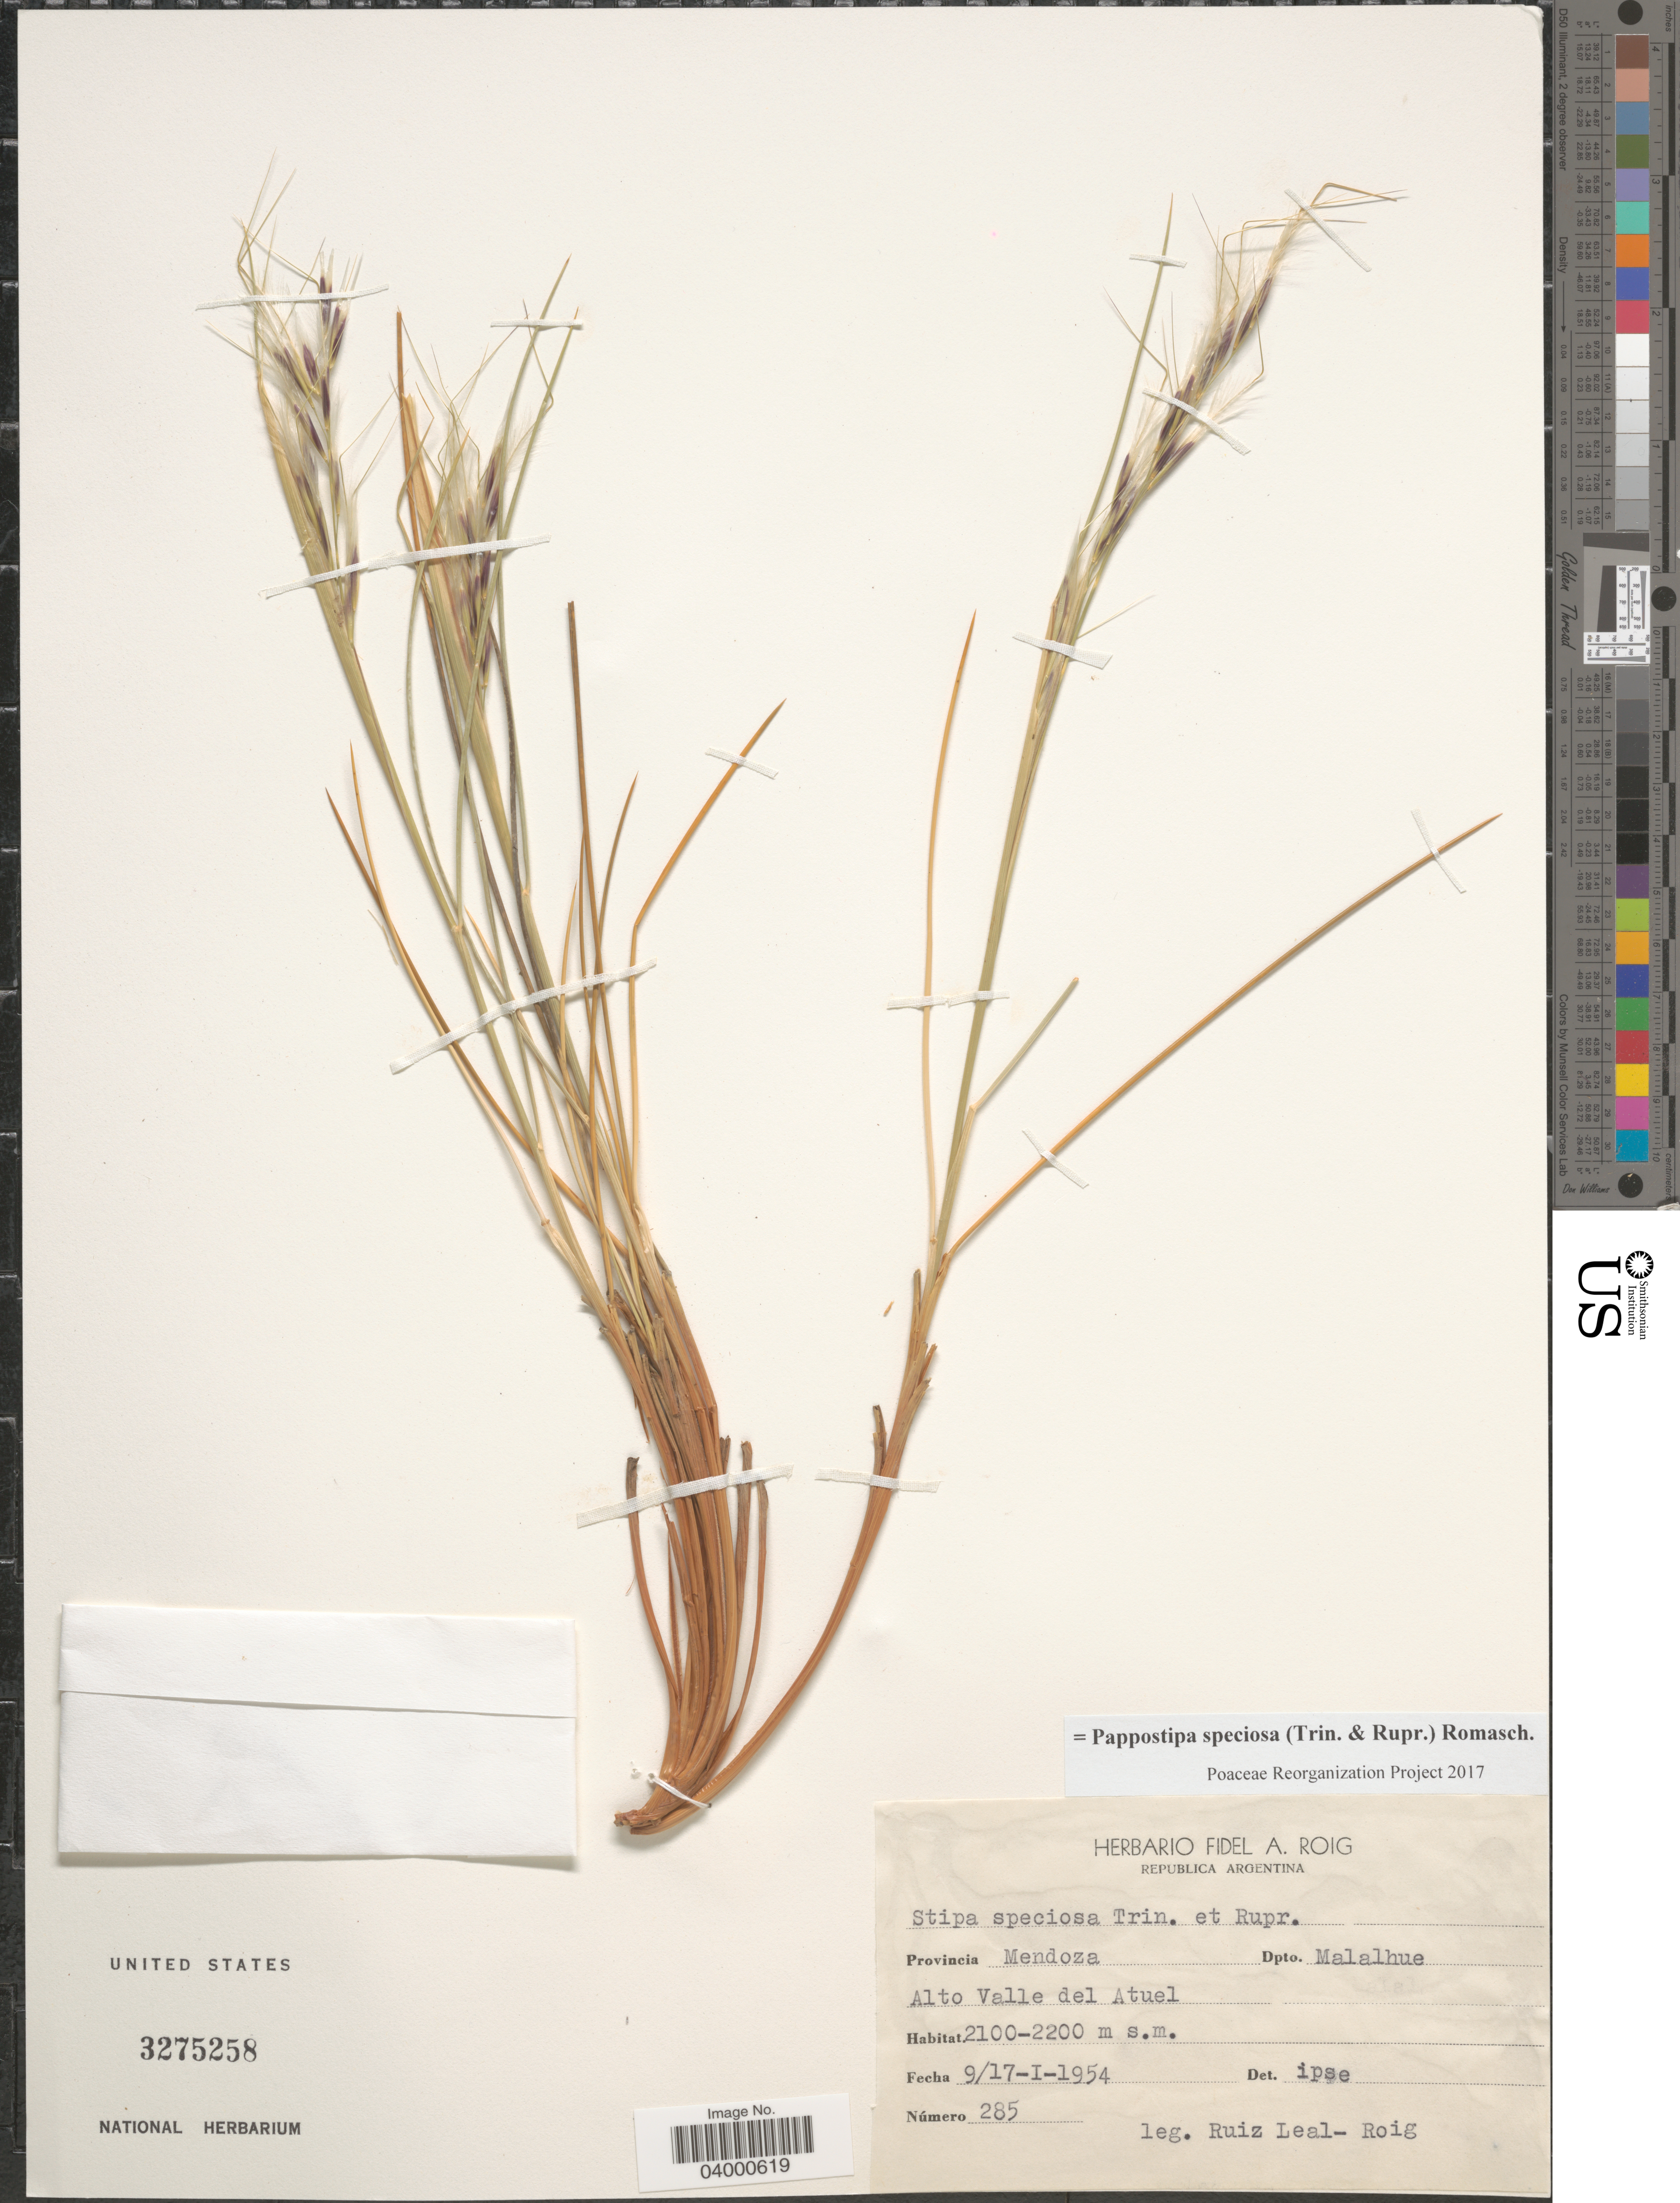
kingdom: Plantae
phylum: Tracheophyta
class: Liliopsida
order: Poales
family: Poaceae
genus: Pappostipa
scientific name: Pappostipa speciosa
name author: (Trin. & Rupr.) Romasch.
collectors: R. Leal & F. Roig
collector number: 285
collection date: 1954-01-09/1954-01-17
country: Argentina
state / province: Mendoza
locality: Dpto. Malalhue. Alto Valle del Atuel.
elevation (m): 2100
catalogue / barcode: US 3275258